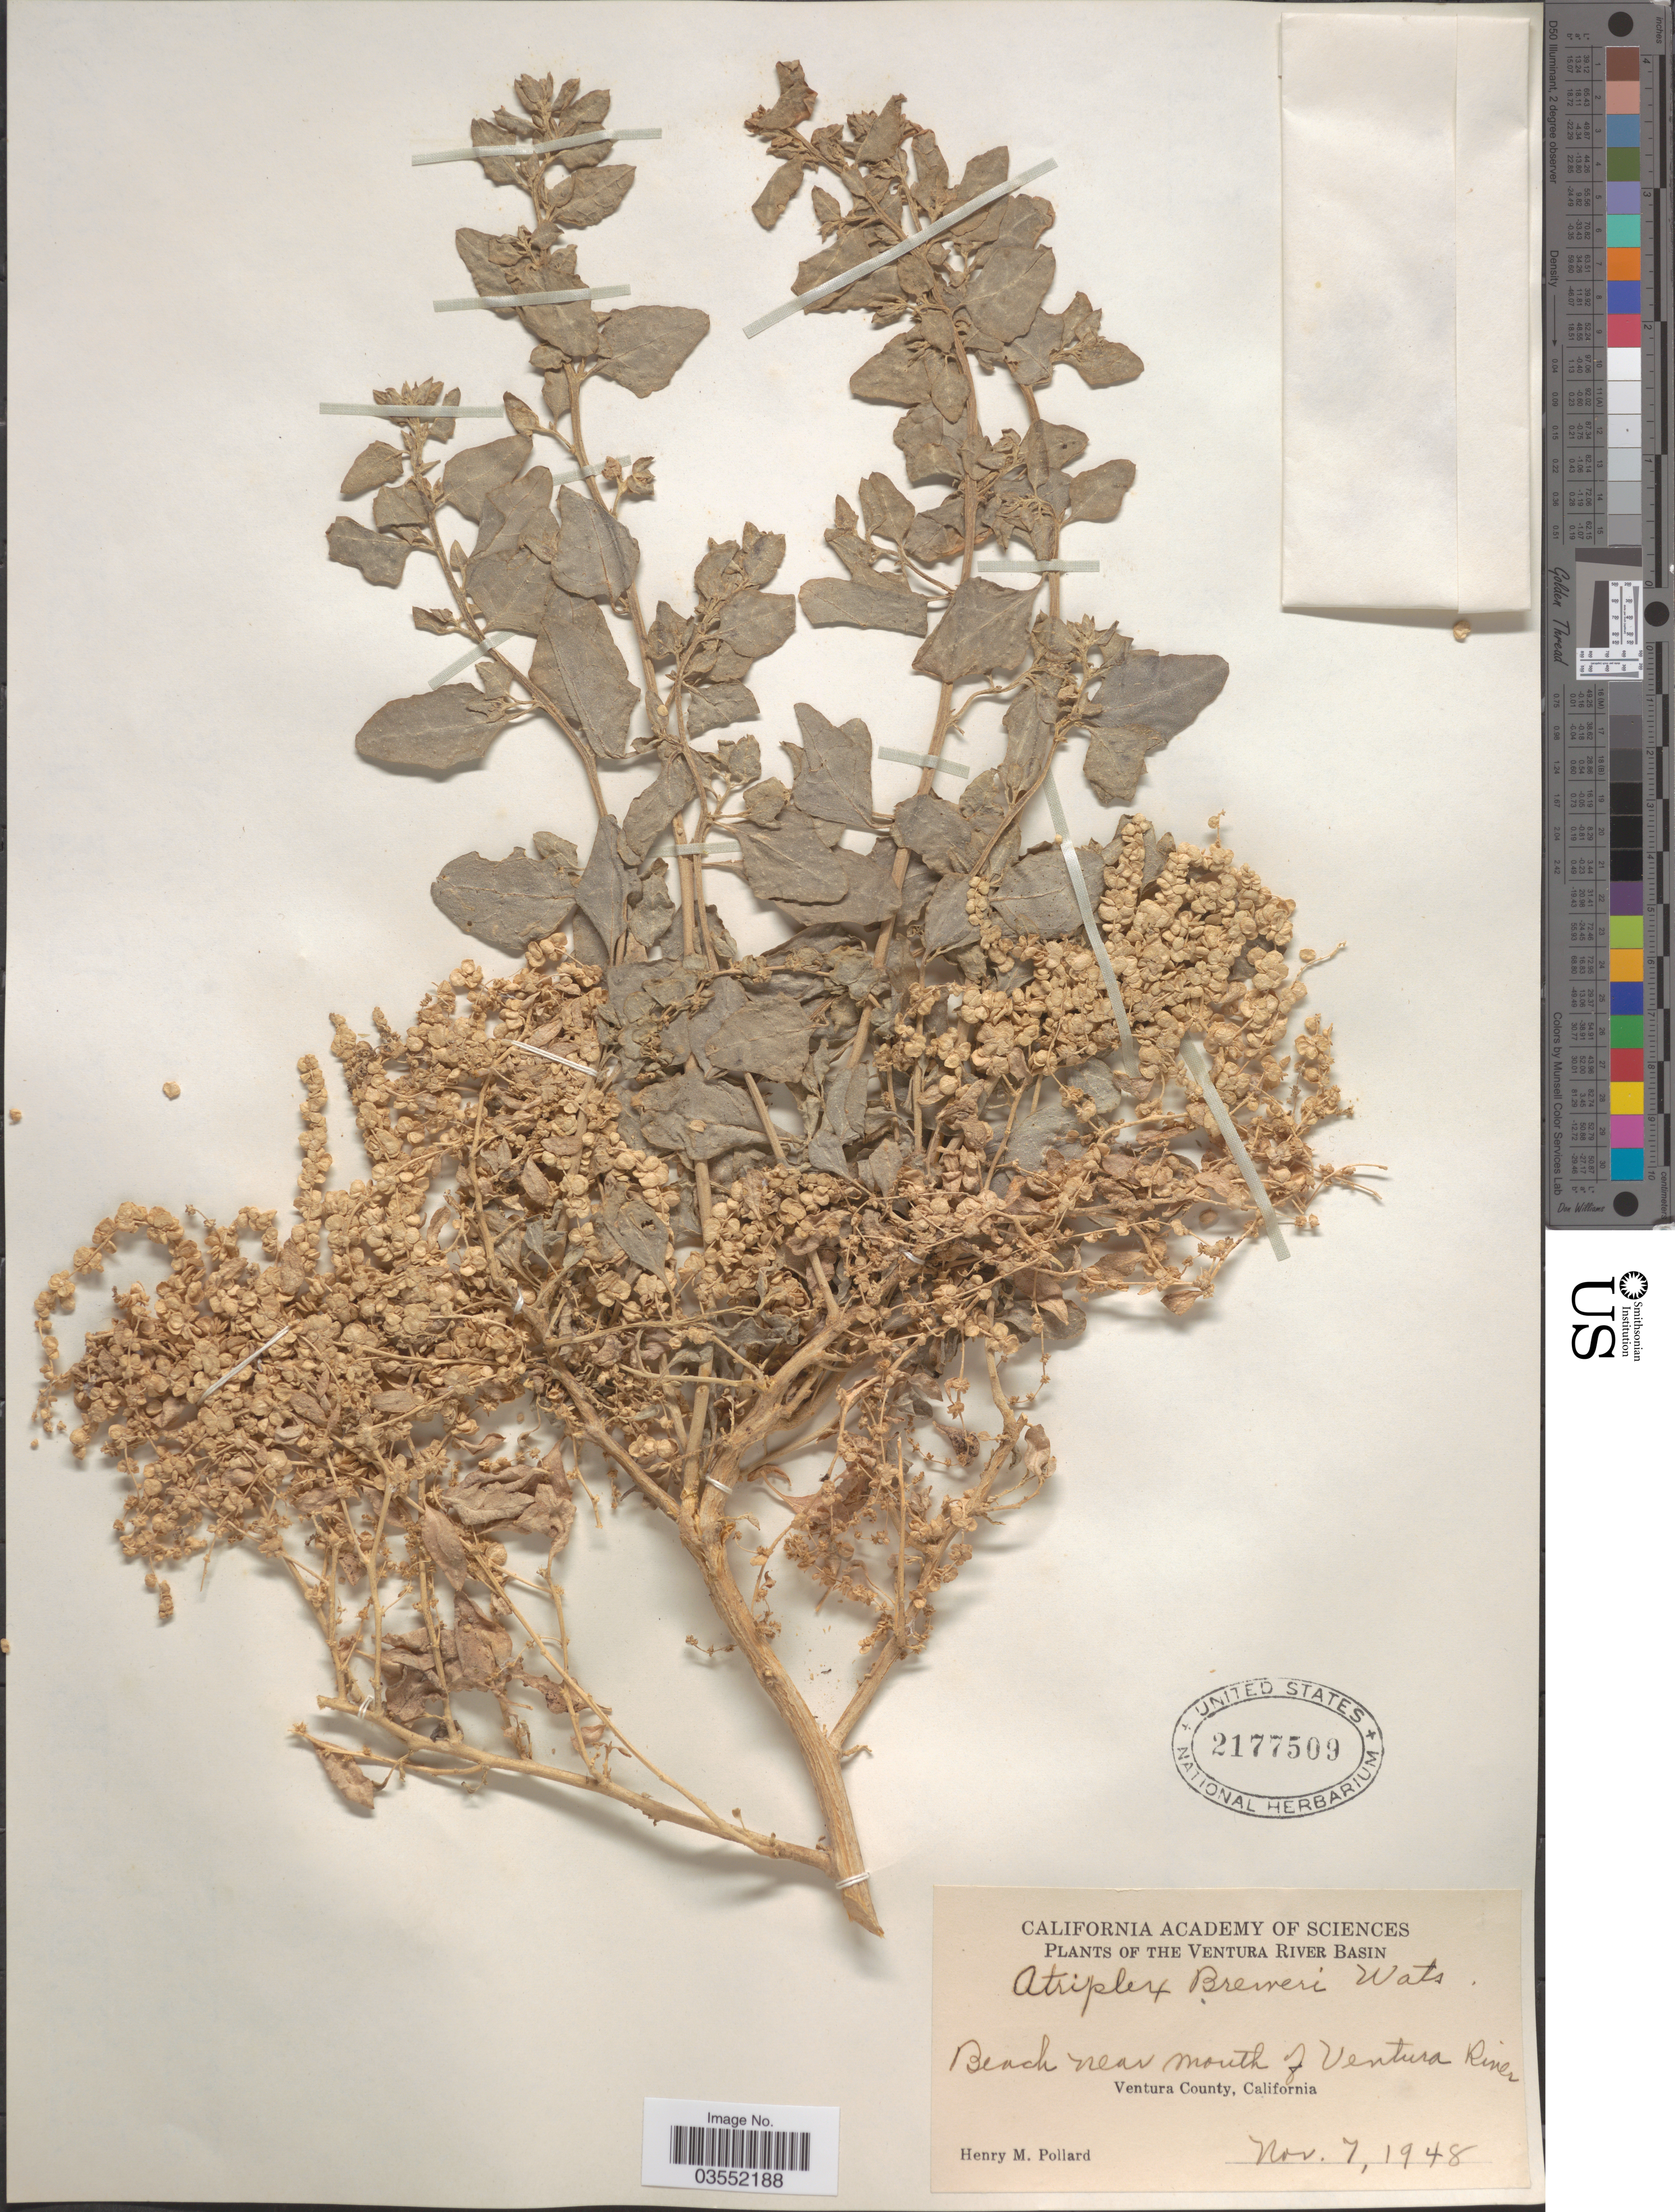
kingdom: Plantae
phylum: Tracheophyta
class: Magnoliopsida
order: Caryophyllales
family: Amaranthaceae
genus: Atriplex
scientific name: Atriplex lentiformis var. breweri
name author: (S. Watson) McMinn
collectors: H. M. Pollard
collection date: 1948-11-07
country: United States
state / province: California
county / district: Ventura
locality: The Ventura River Basin. Beach near mouth of Ventura River. Ventura County.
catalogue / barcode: US 2177509